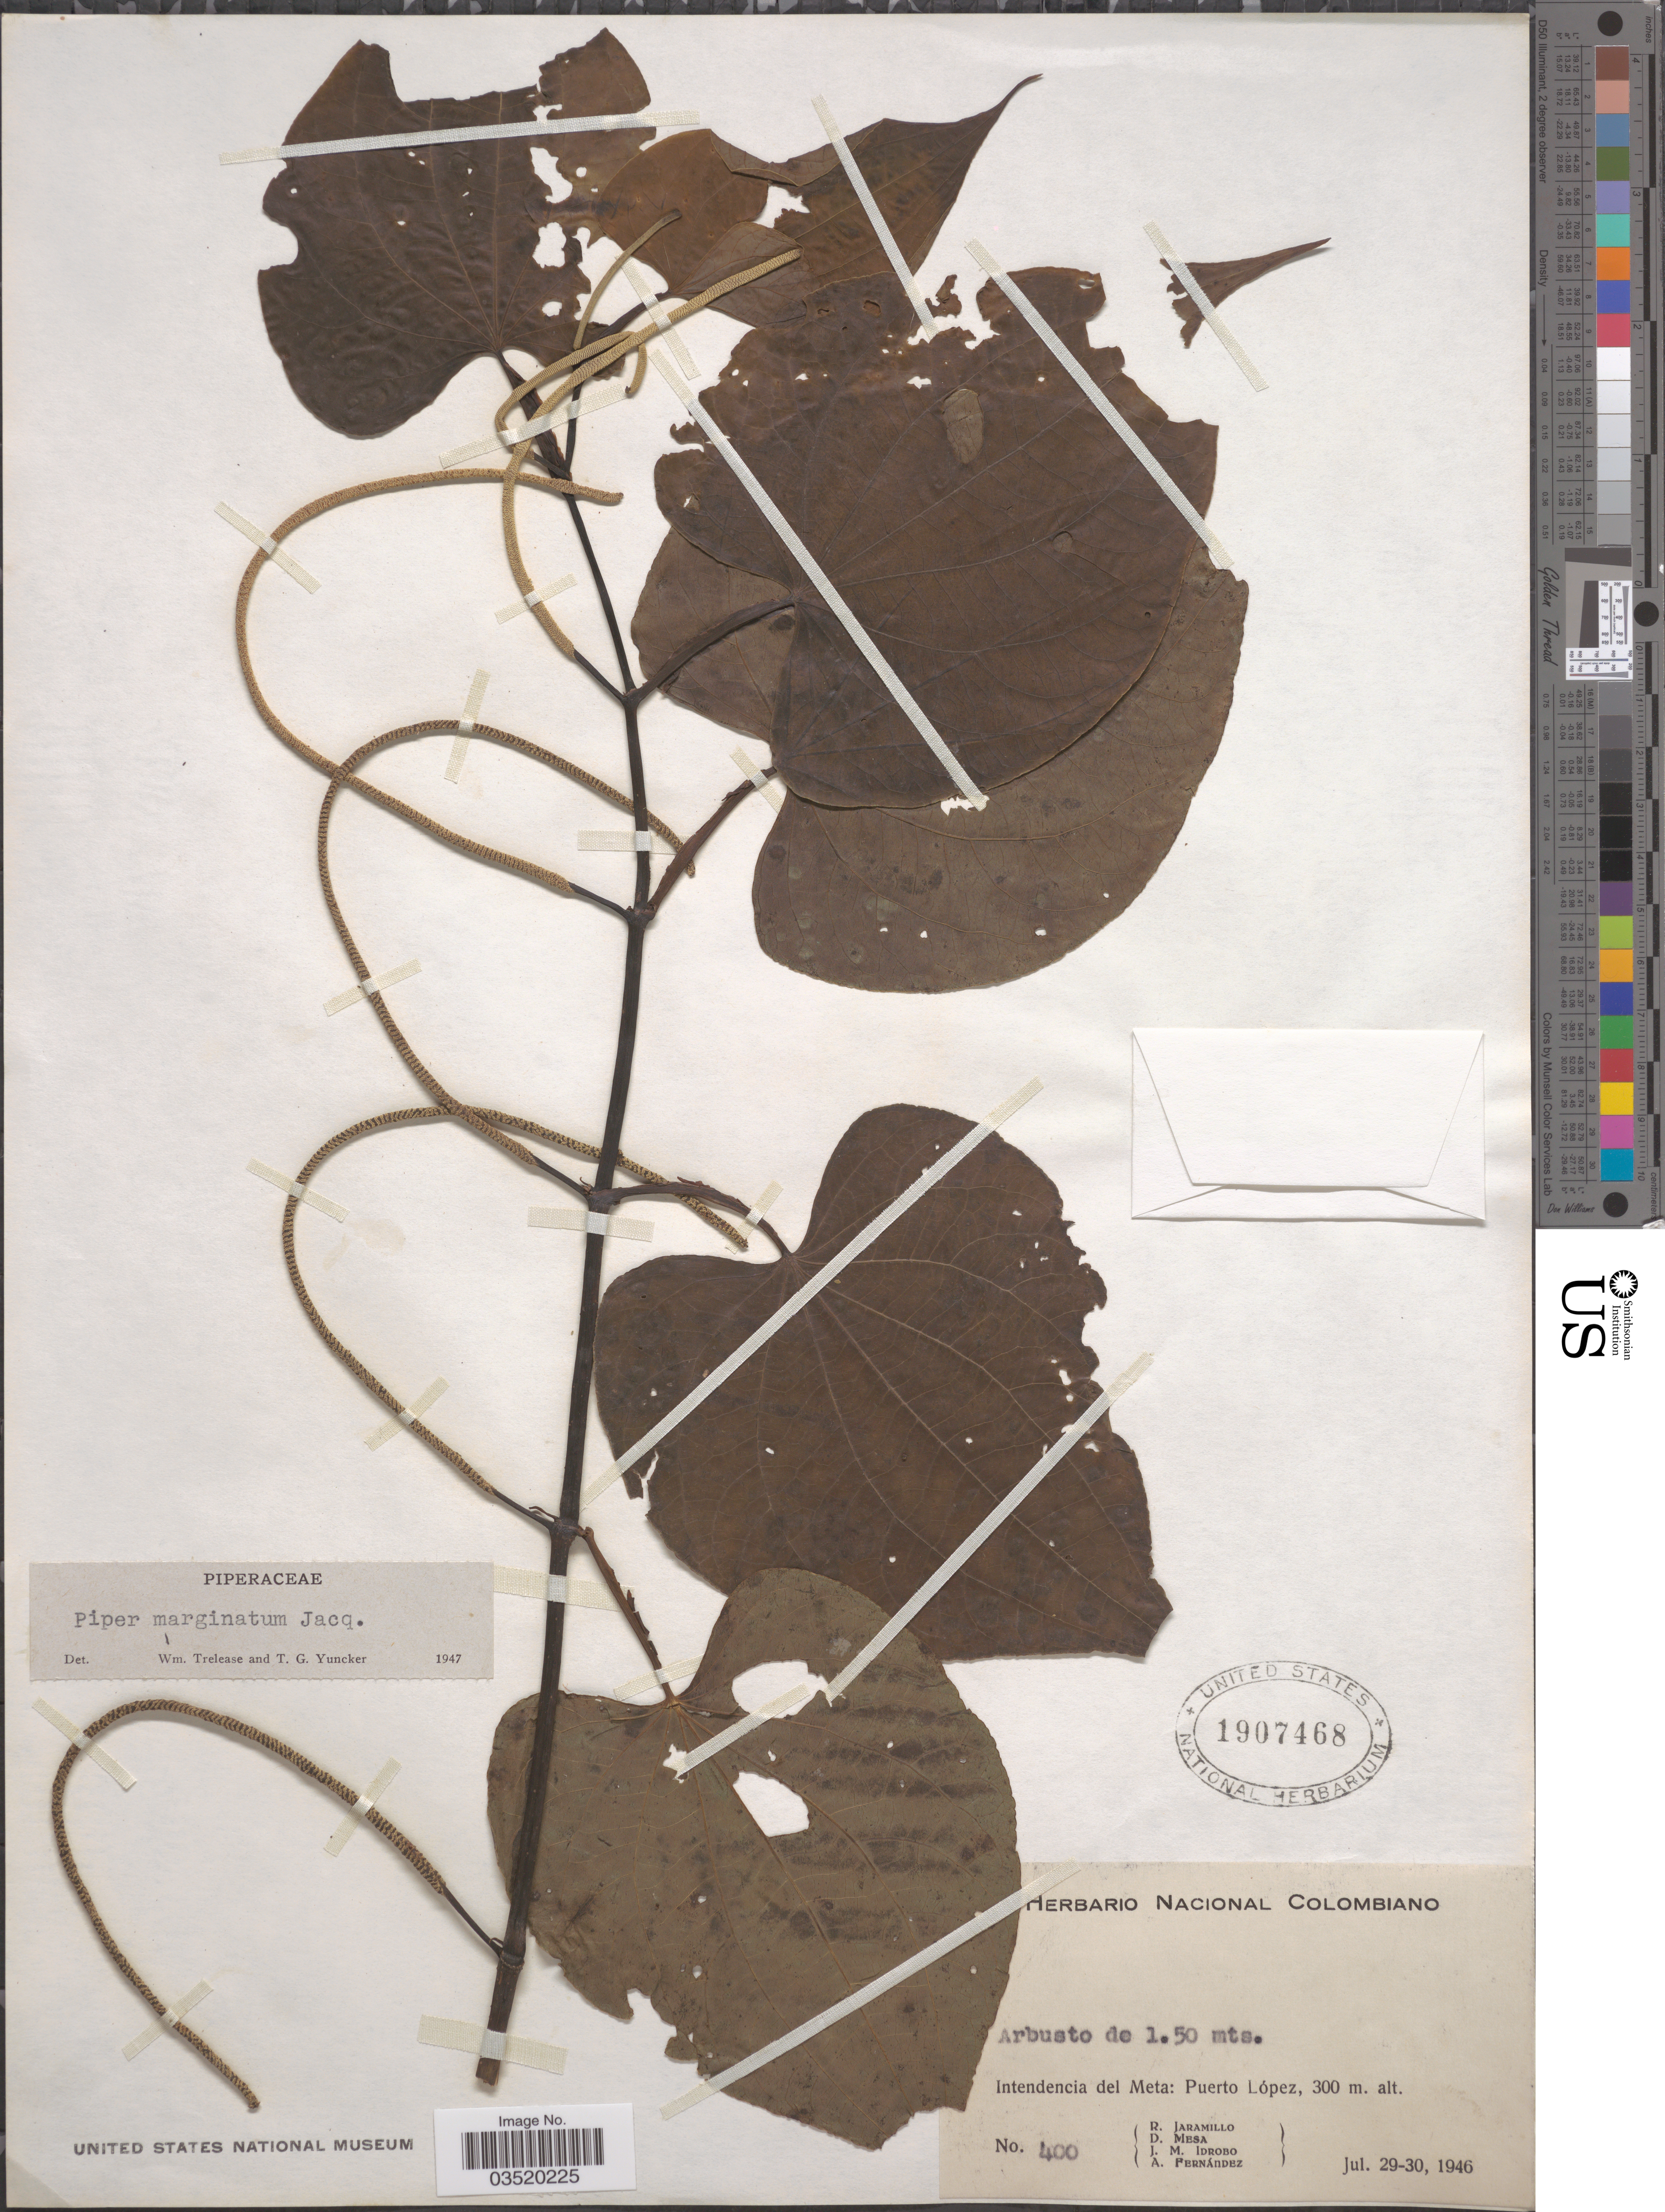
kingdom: Plantae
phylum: Tracheophyta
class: Magnoliopsida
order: Piperales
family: Piperaceae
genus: Piper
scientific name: Piper marginatum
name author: Jacq.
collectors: R. Jaramillo, D. Mesa, J. M. Idrobo & A. Fernández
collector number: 400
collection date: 1946-07-29/1946-07-30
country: Colombia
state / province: Meta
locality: Intendencia del Meta: Puerto López.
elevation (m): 300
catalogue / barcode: US 1907468